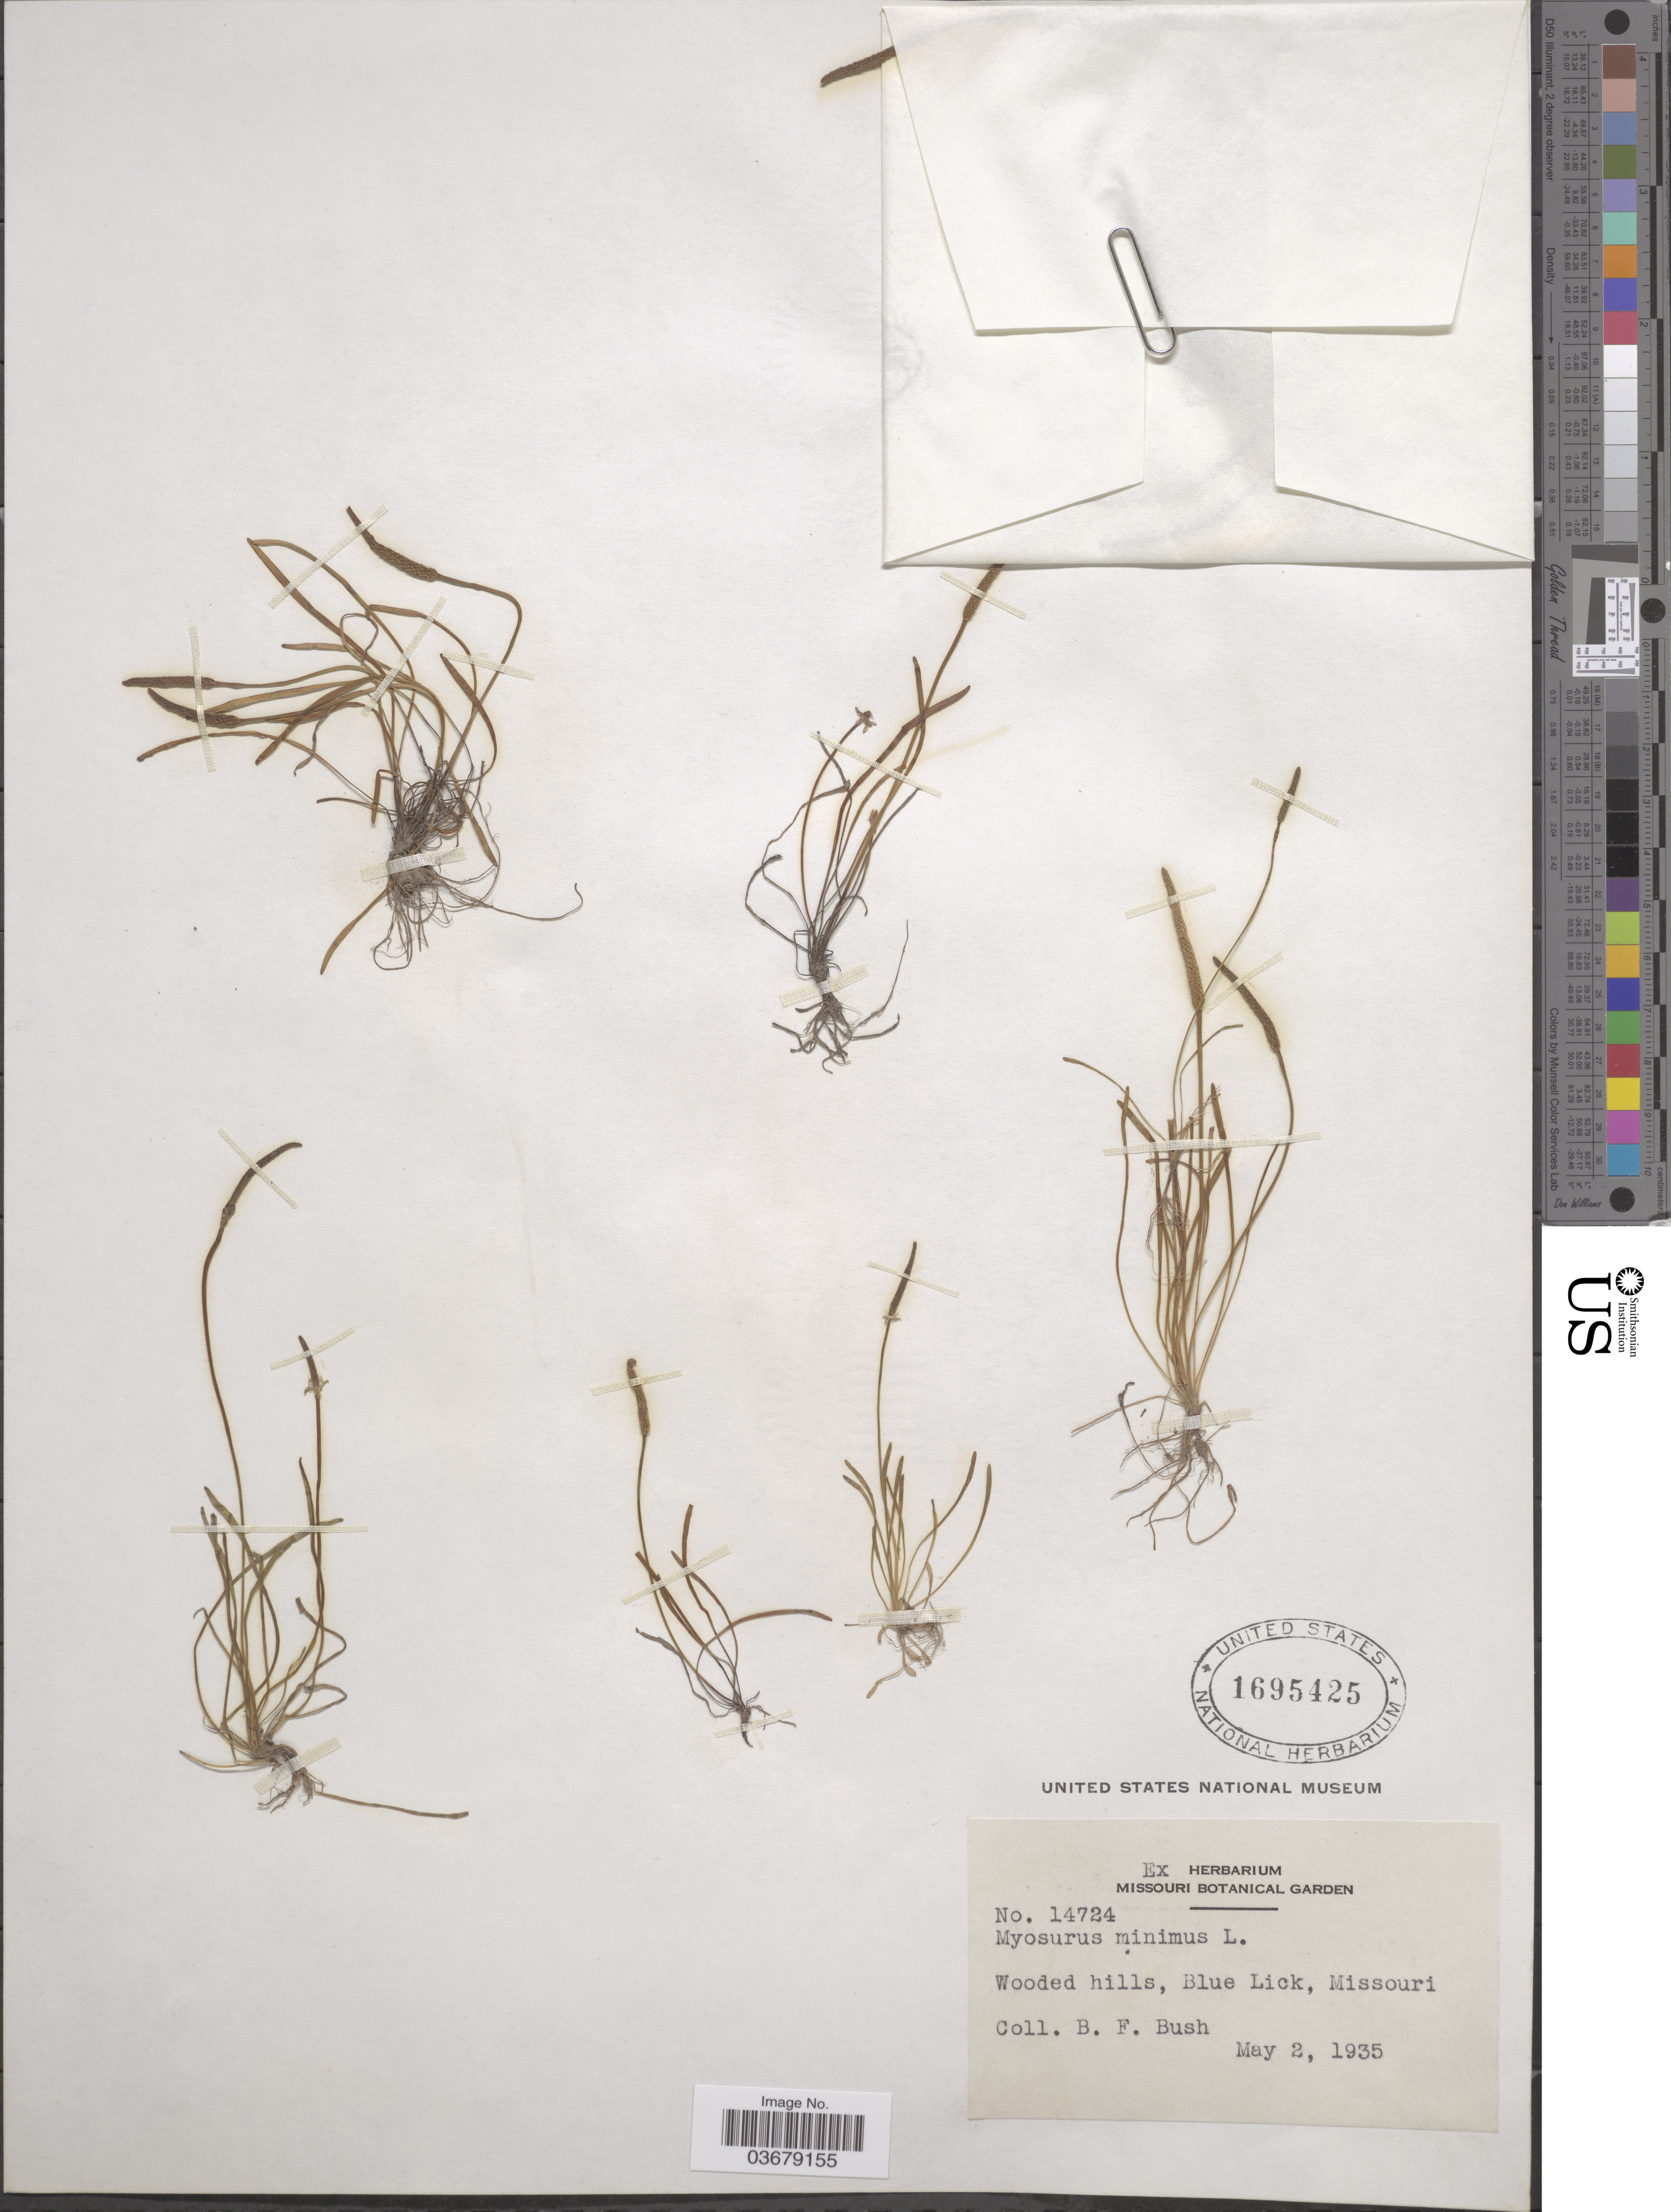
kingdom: Plantae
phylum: Tracheophyta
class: Magnoliopsida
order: Ranunculales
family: Ranunculaceae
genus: Myosurus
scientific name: Myosurus minimus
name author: L.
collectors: B. F. Bush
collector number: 14724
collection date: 1935-05-02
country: United States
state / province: Missouri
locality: Wooded hills, Blue Lick.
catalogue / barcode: US 1695425